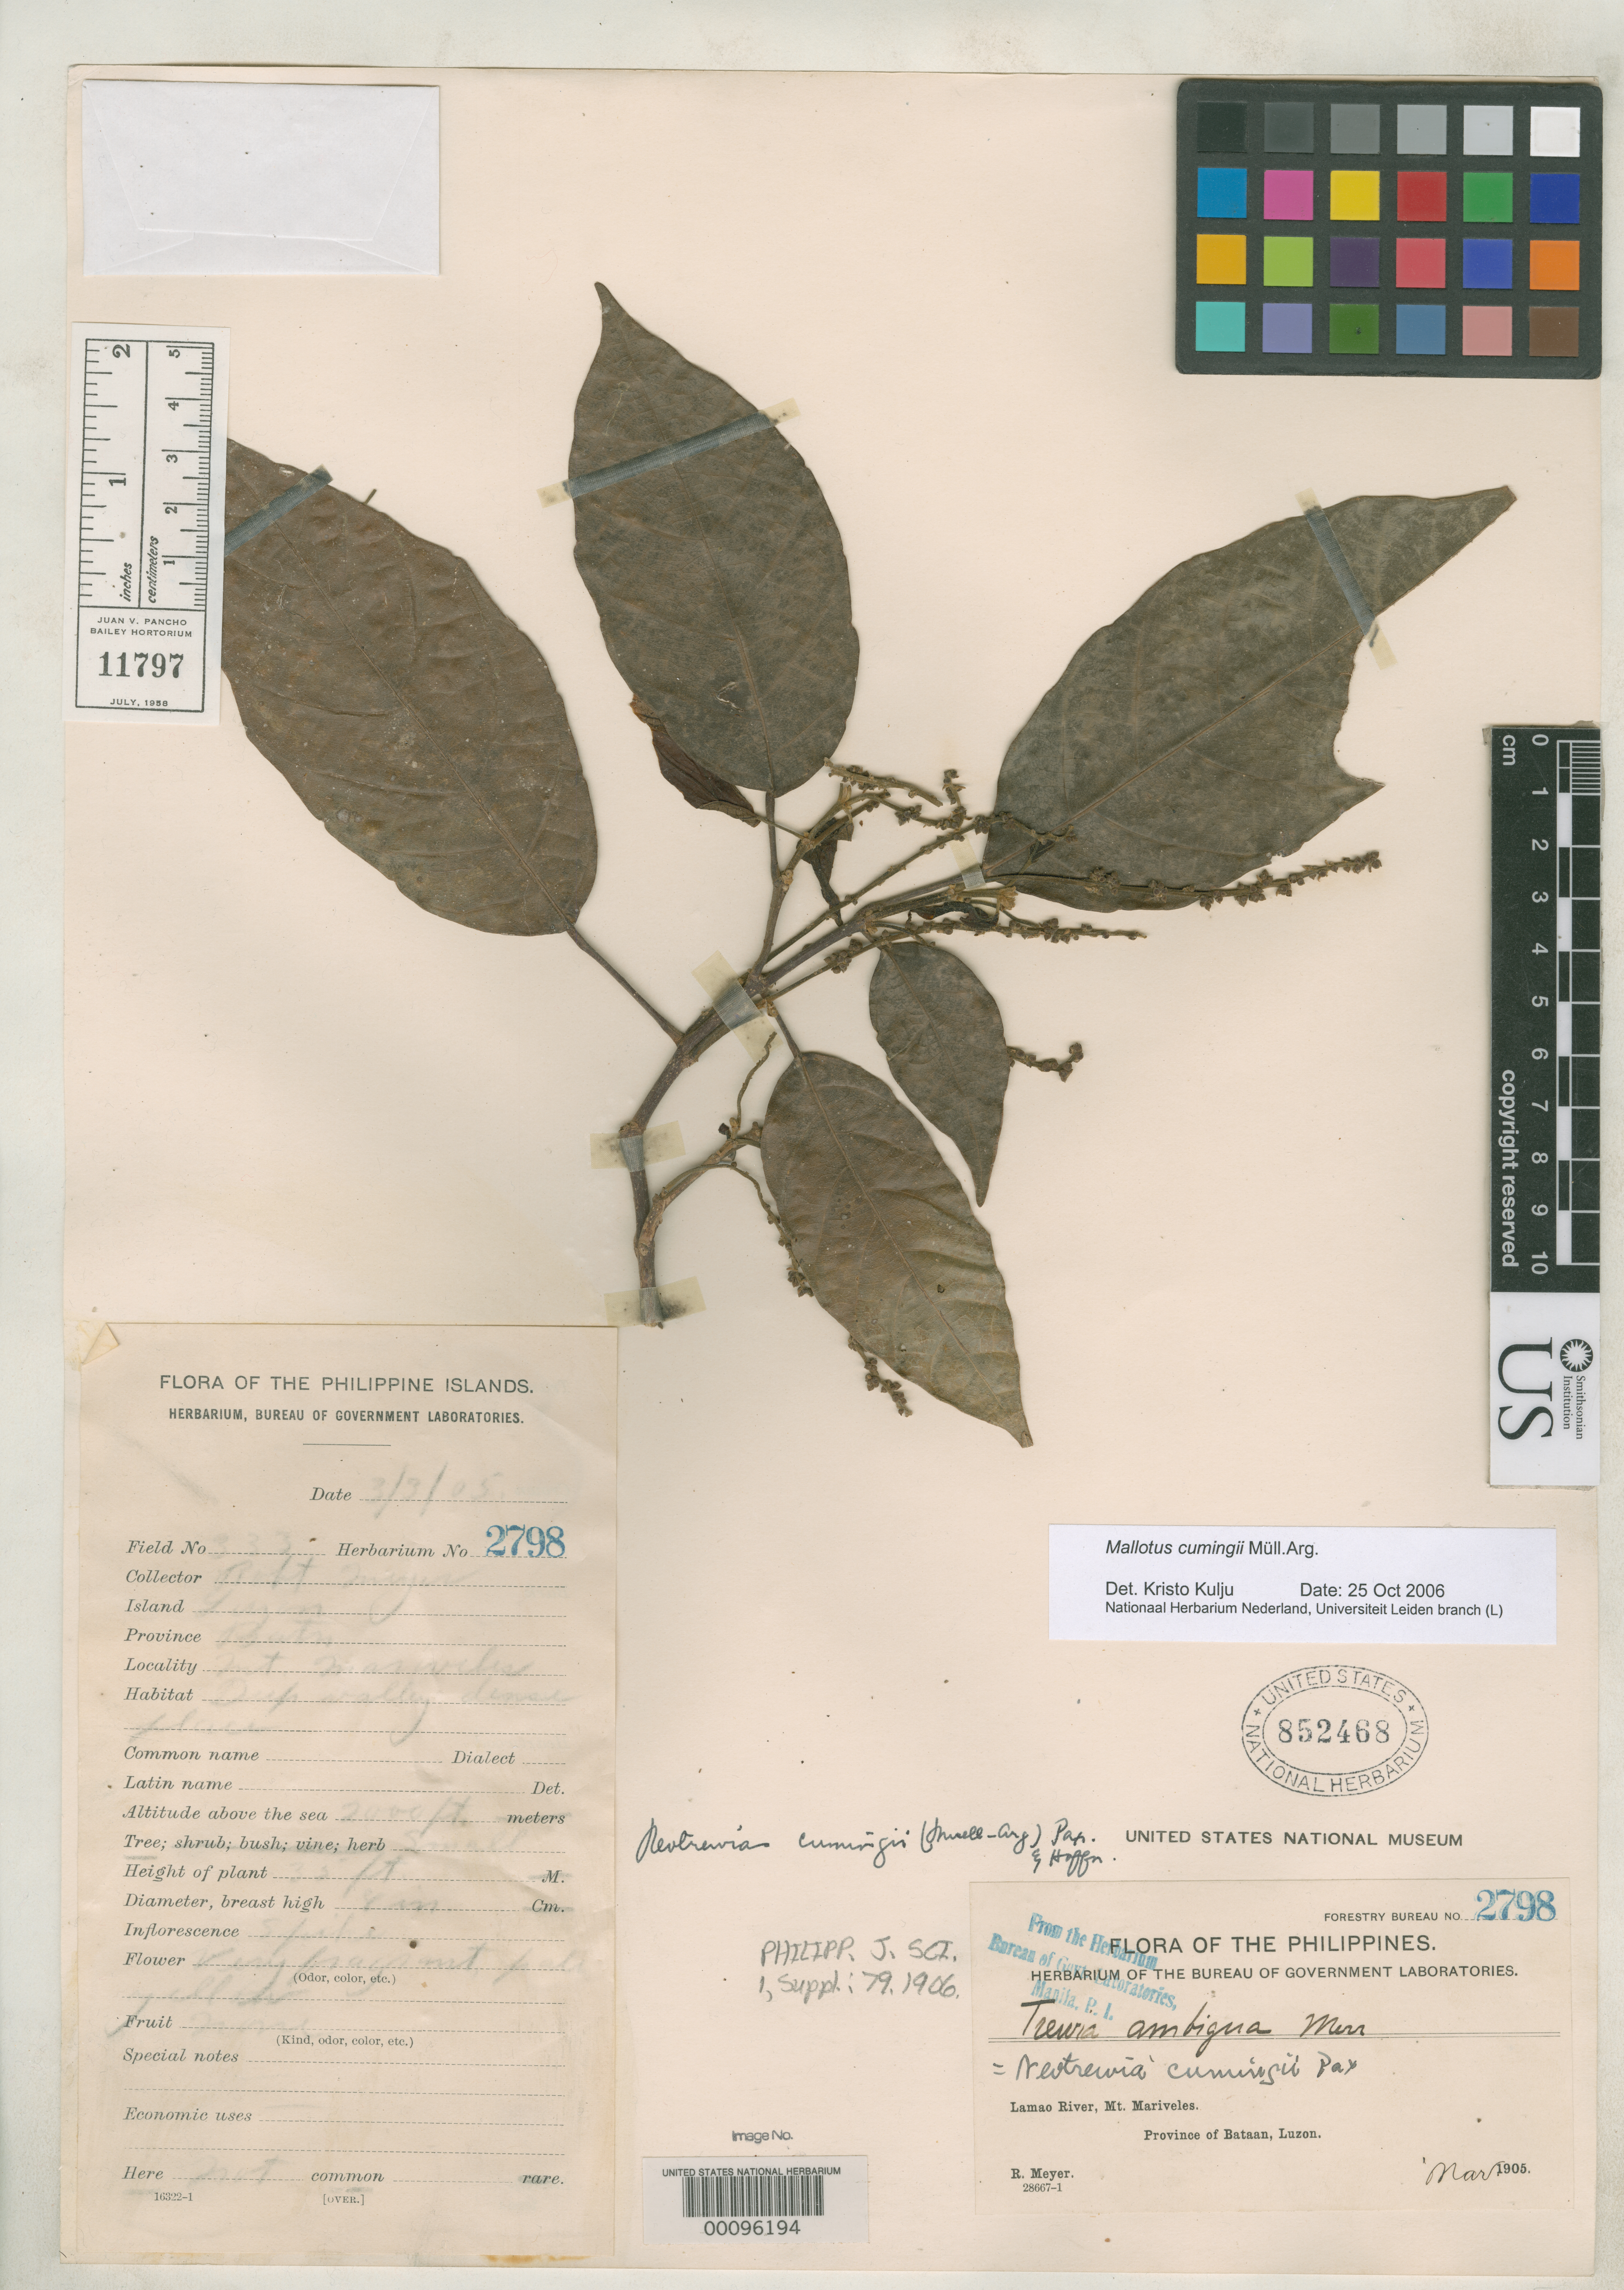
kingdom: Plantae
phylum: Tracheophyta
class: Magnoliopsida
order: Malpighiales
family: Euphorbiaceae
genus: Trewia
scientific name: Trewia ambigua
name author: Merr.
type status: Isosyntype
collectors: R. Meyer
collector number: For. Bur. 2798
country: Philippines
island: Luzon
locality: Lamao River, Mt. Mariveles, Province of Bataan, Luzon.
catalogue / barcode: US 852468